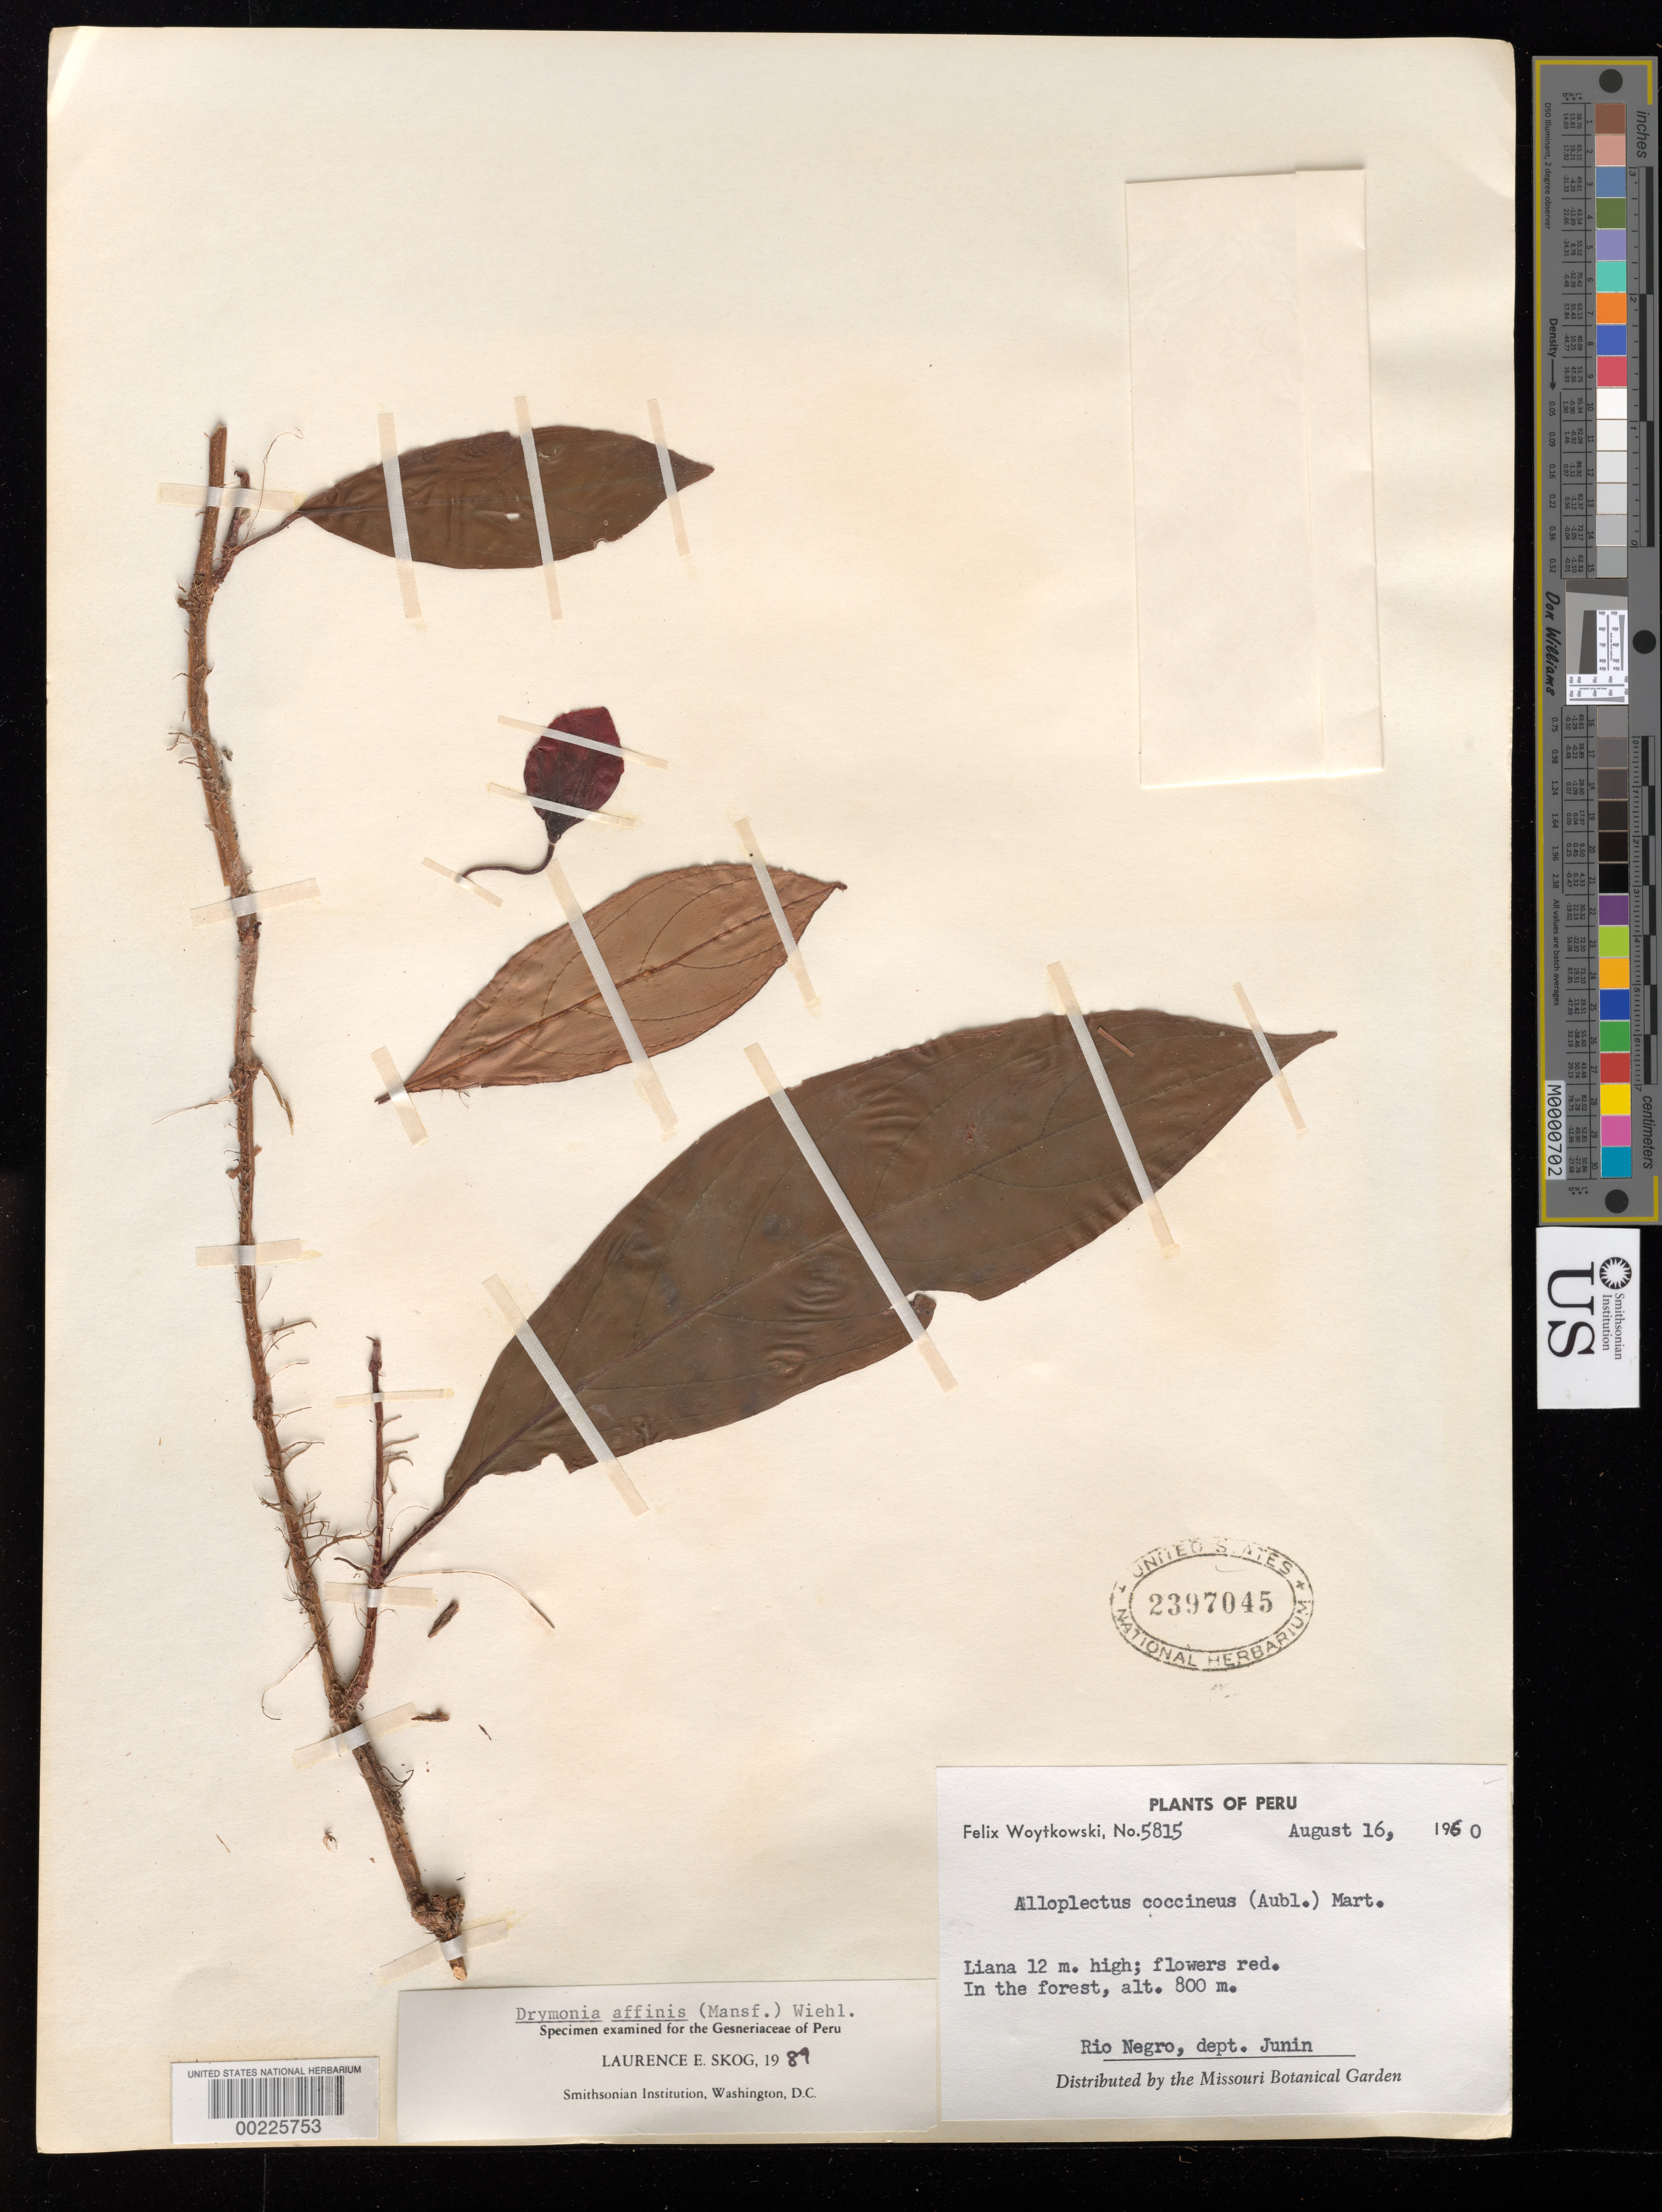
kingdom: Plantae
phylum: Tracheophyta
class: Magnoliopsida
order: Lamiales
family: Gesneriaceae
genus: Drymonia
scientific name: Drymonia pendula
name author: (Poepp.) Wiehler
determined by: Skog, Laurence E.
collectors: F. Woytkowski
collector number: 5815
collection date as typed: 16 Aug 1960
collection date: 1960-08-16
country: Peru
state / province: Junín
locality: Rio Negro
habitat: In the forest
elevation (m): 800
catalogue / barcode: US 2397045